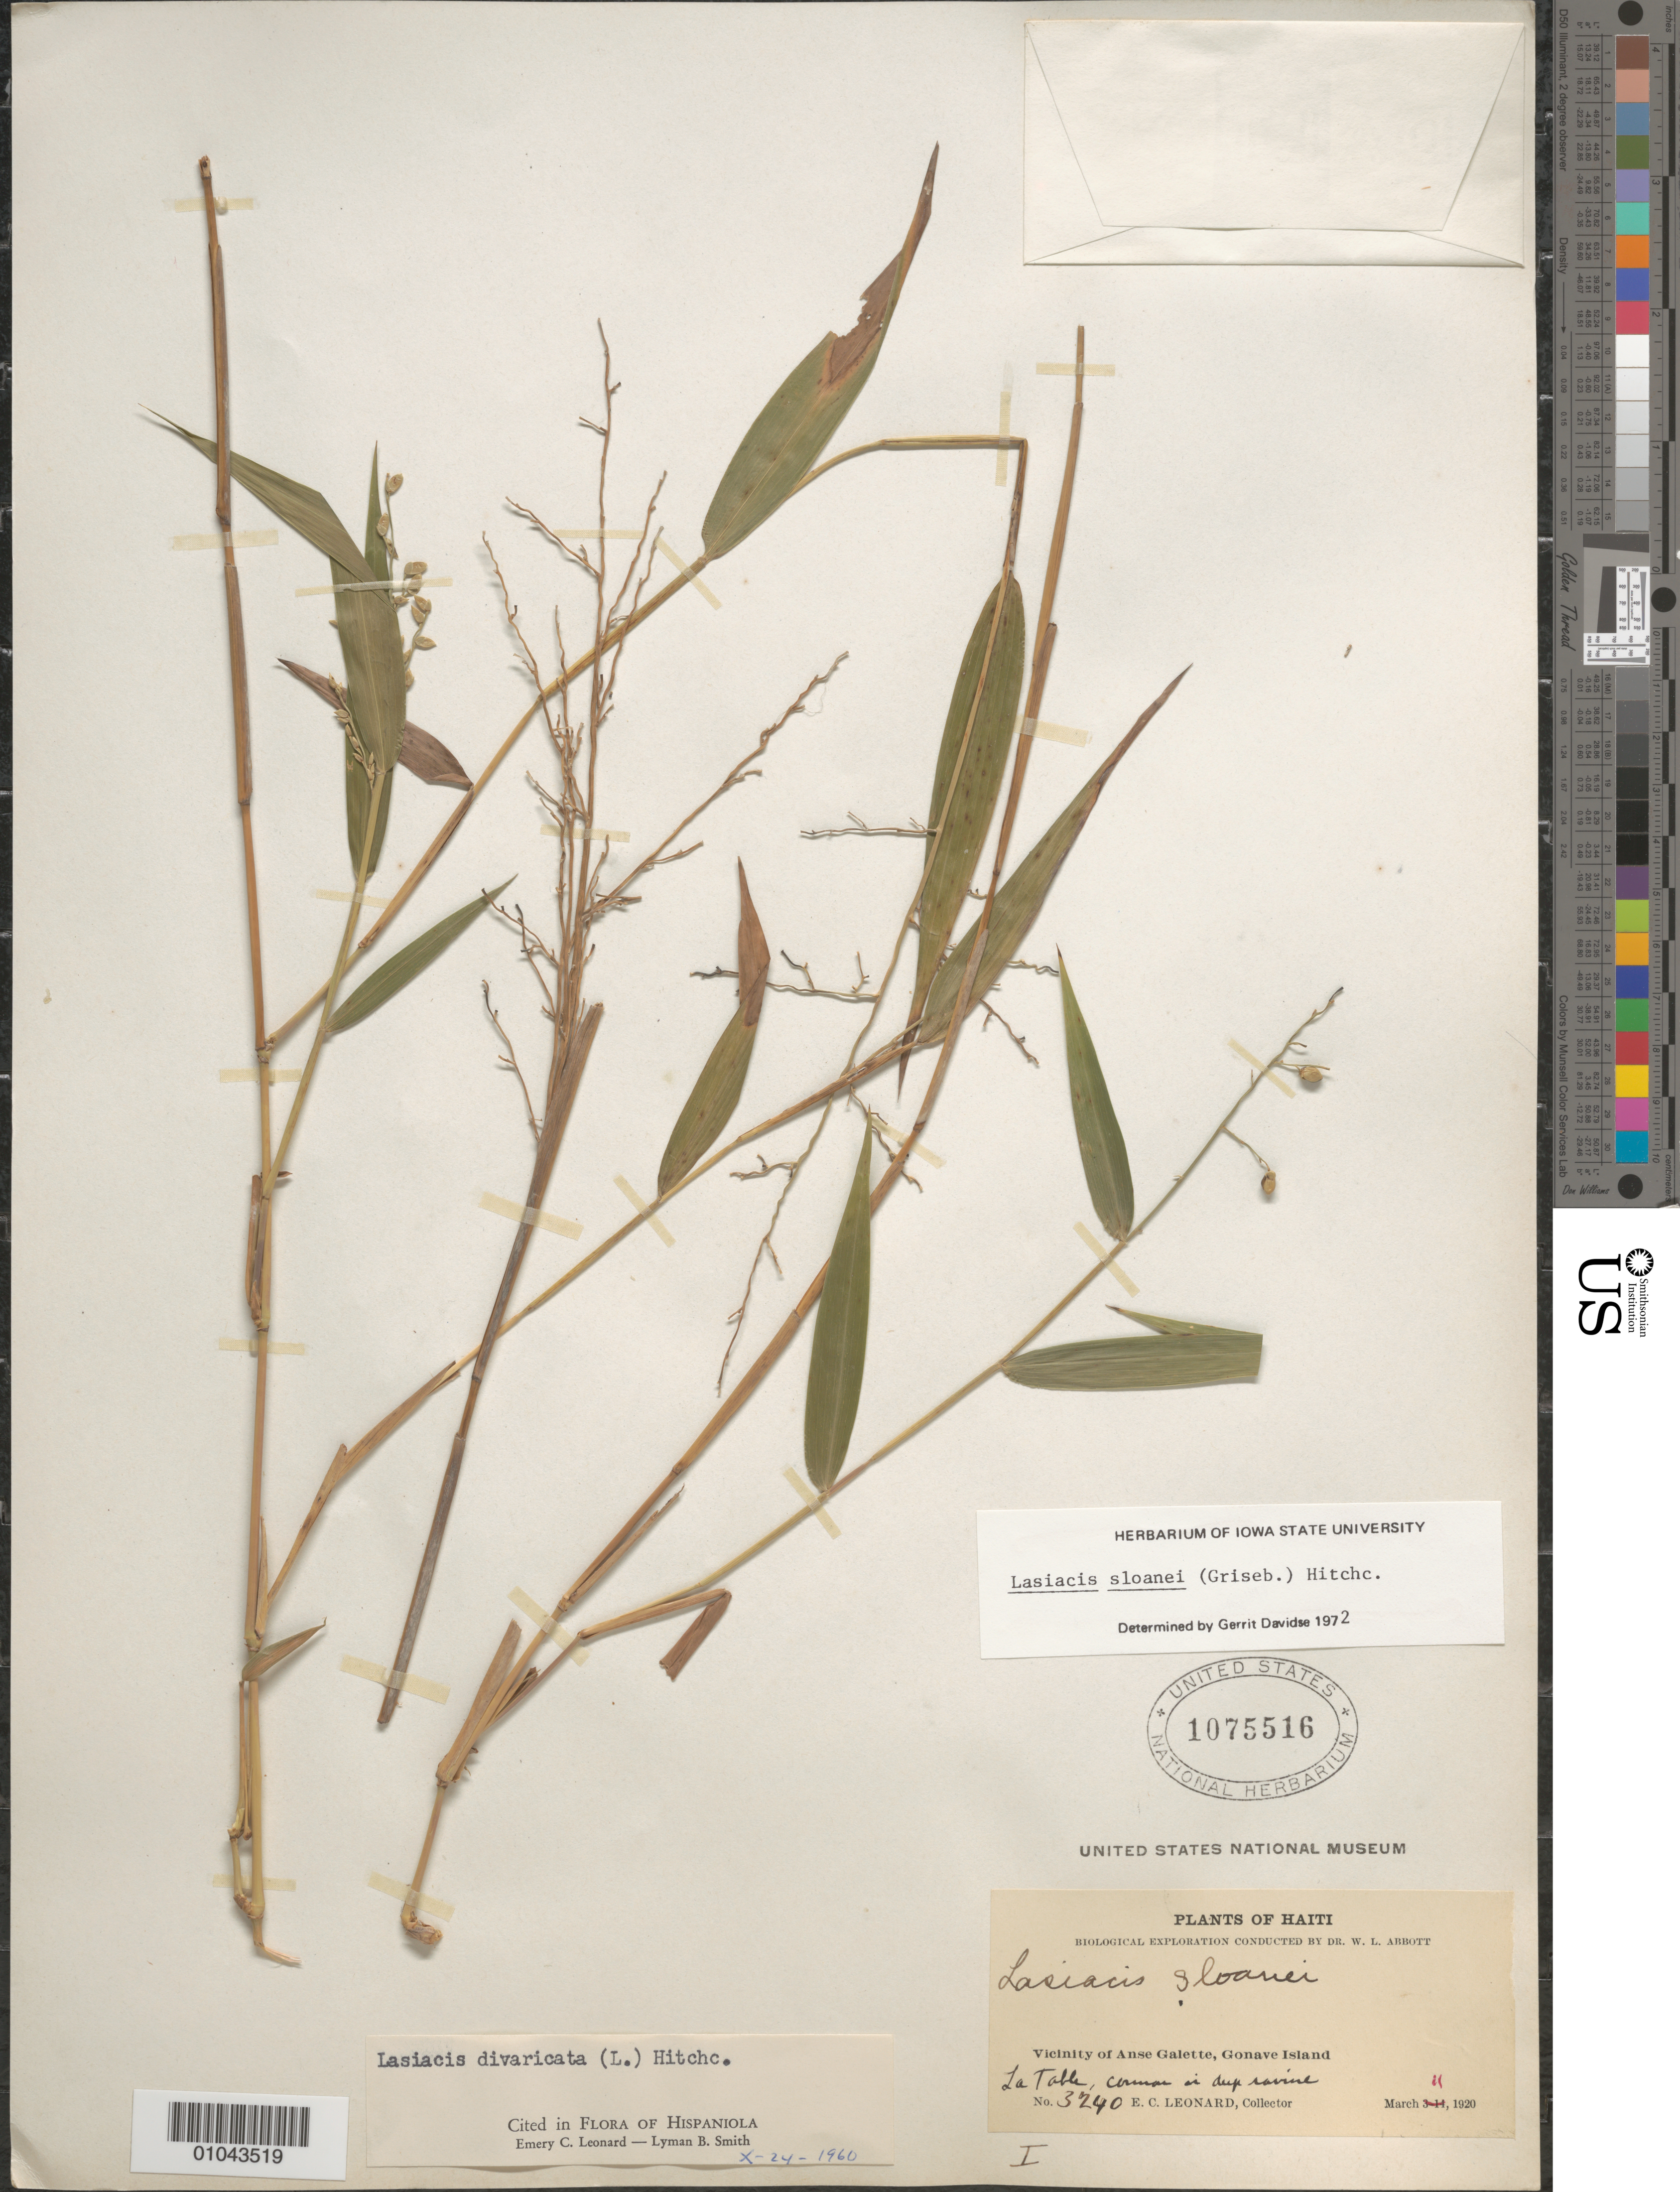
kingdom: Plantae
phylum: Tracheophyta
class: Liliopsida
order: Poales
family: Poaceae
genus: Lasiacis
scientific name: Lasiacis sloanei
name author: (Griseb.) Hitchc.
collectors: E. C. Leonard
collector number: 3240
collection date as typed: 11 Mar 1920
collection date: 1920-03-11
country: Haiti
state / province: Óuest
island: Hispaniola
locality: Vicinity of Anse Galette, Gonave Island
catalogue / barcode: US 1075516